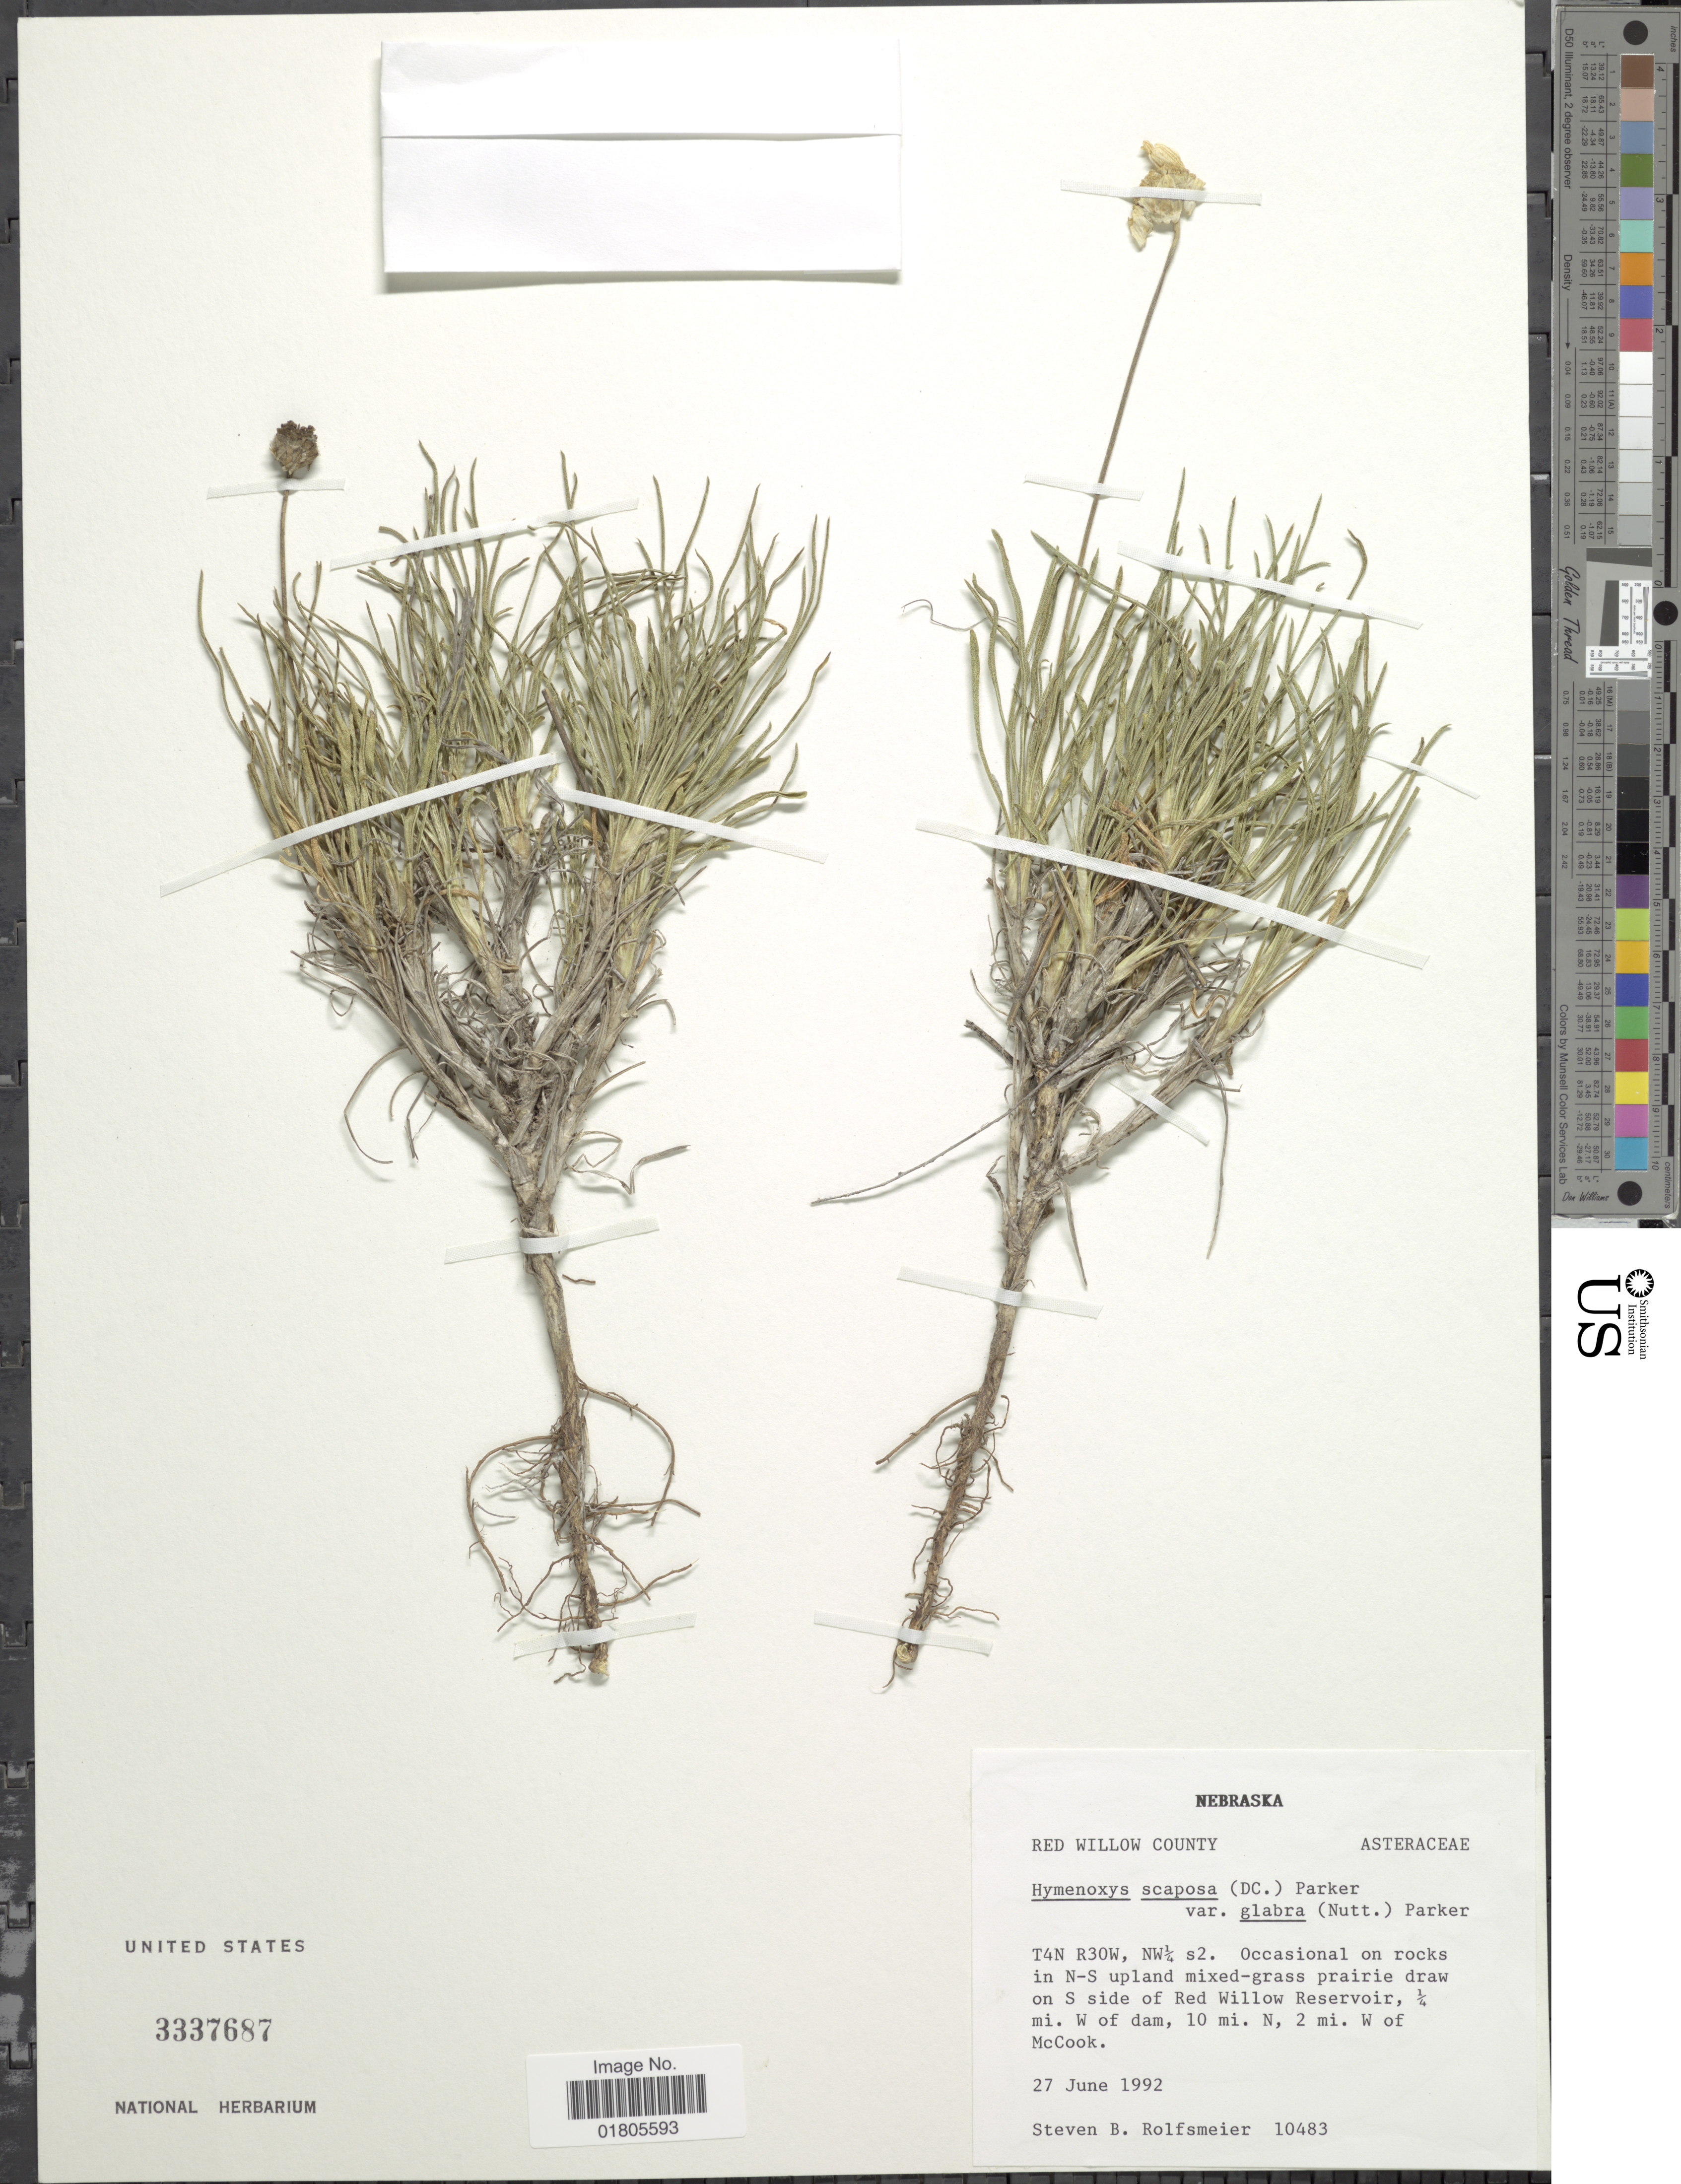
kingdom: Plantae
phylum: Tracheophyta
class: Magnoliopsida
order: Asterales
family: Asteraceae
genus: Actinea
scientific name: Actinea scaposa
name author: (DC.) Kuntze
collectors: S. Rolfsmeier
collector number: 10483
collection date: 1992-06-27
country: United States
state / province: Nebraska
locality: T4N R30W, MW 1/4 s2.. On S side of Red Willow Reservoit, 1/4 mi. W of Dam, 10 mi. 2 mi. W of McCook. Red Willow County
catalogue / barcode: US 3337687